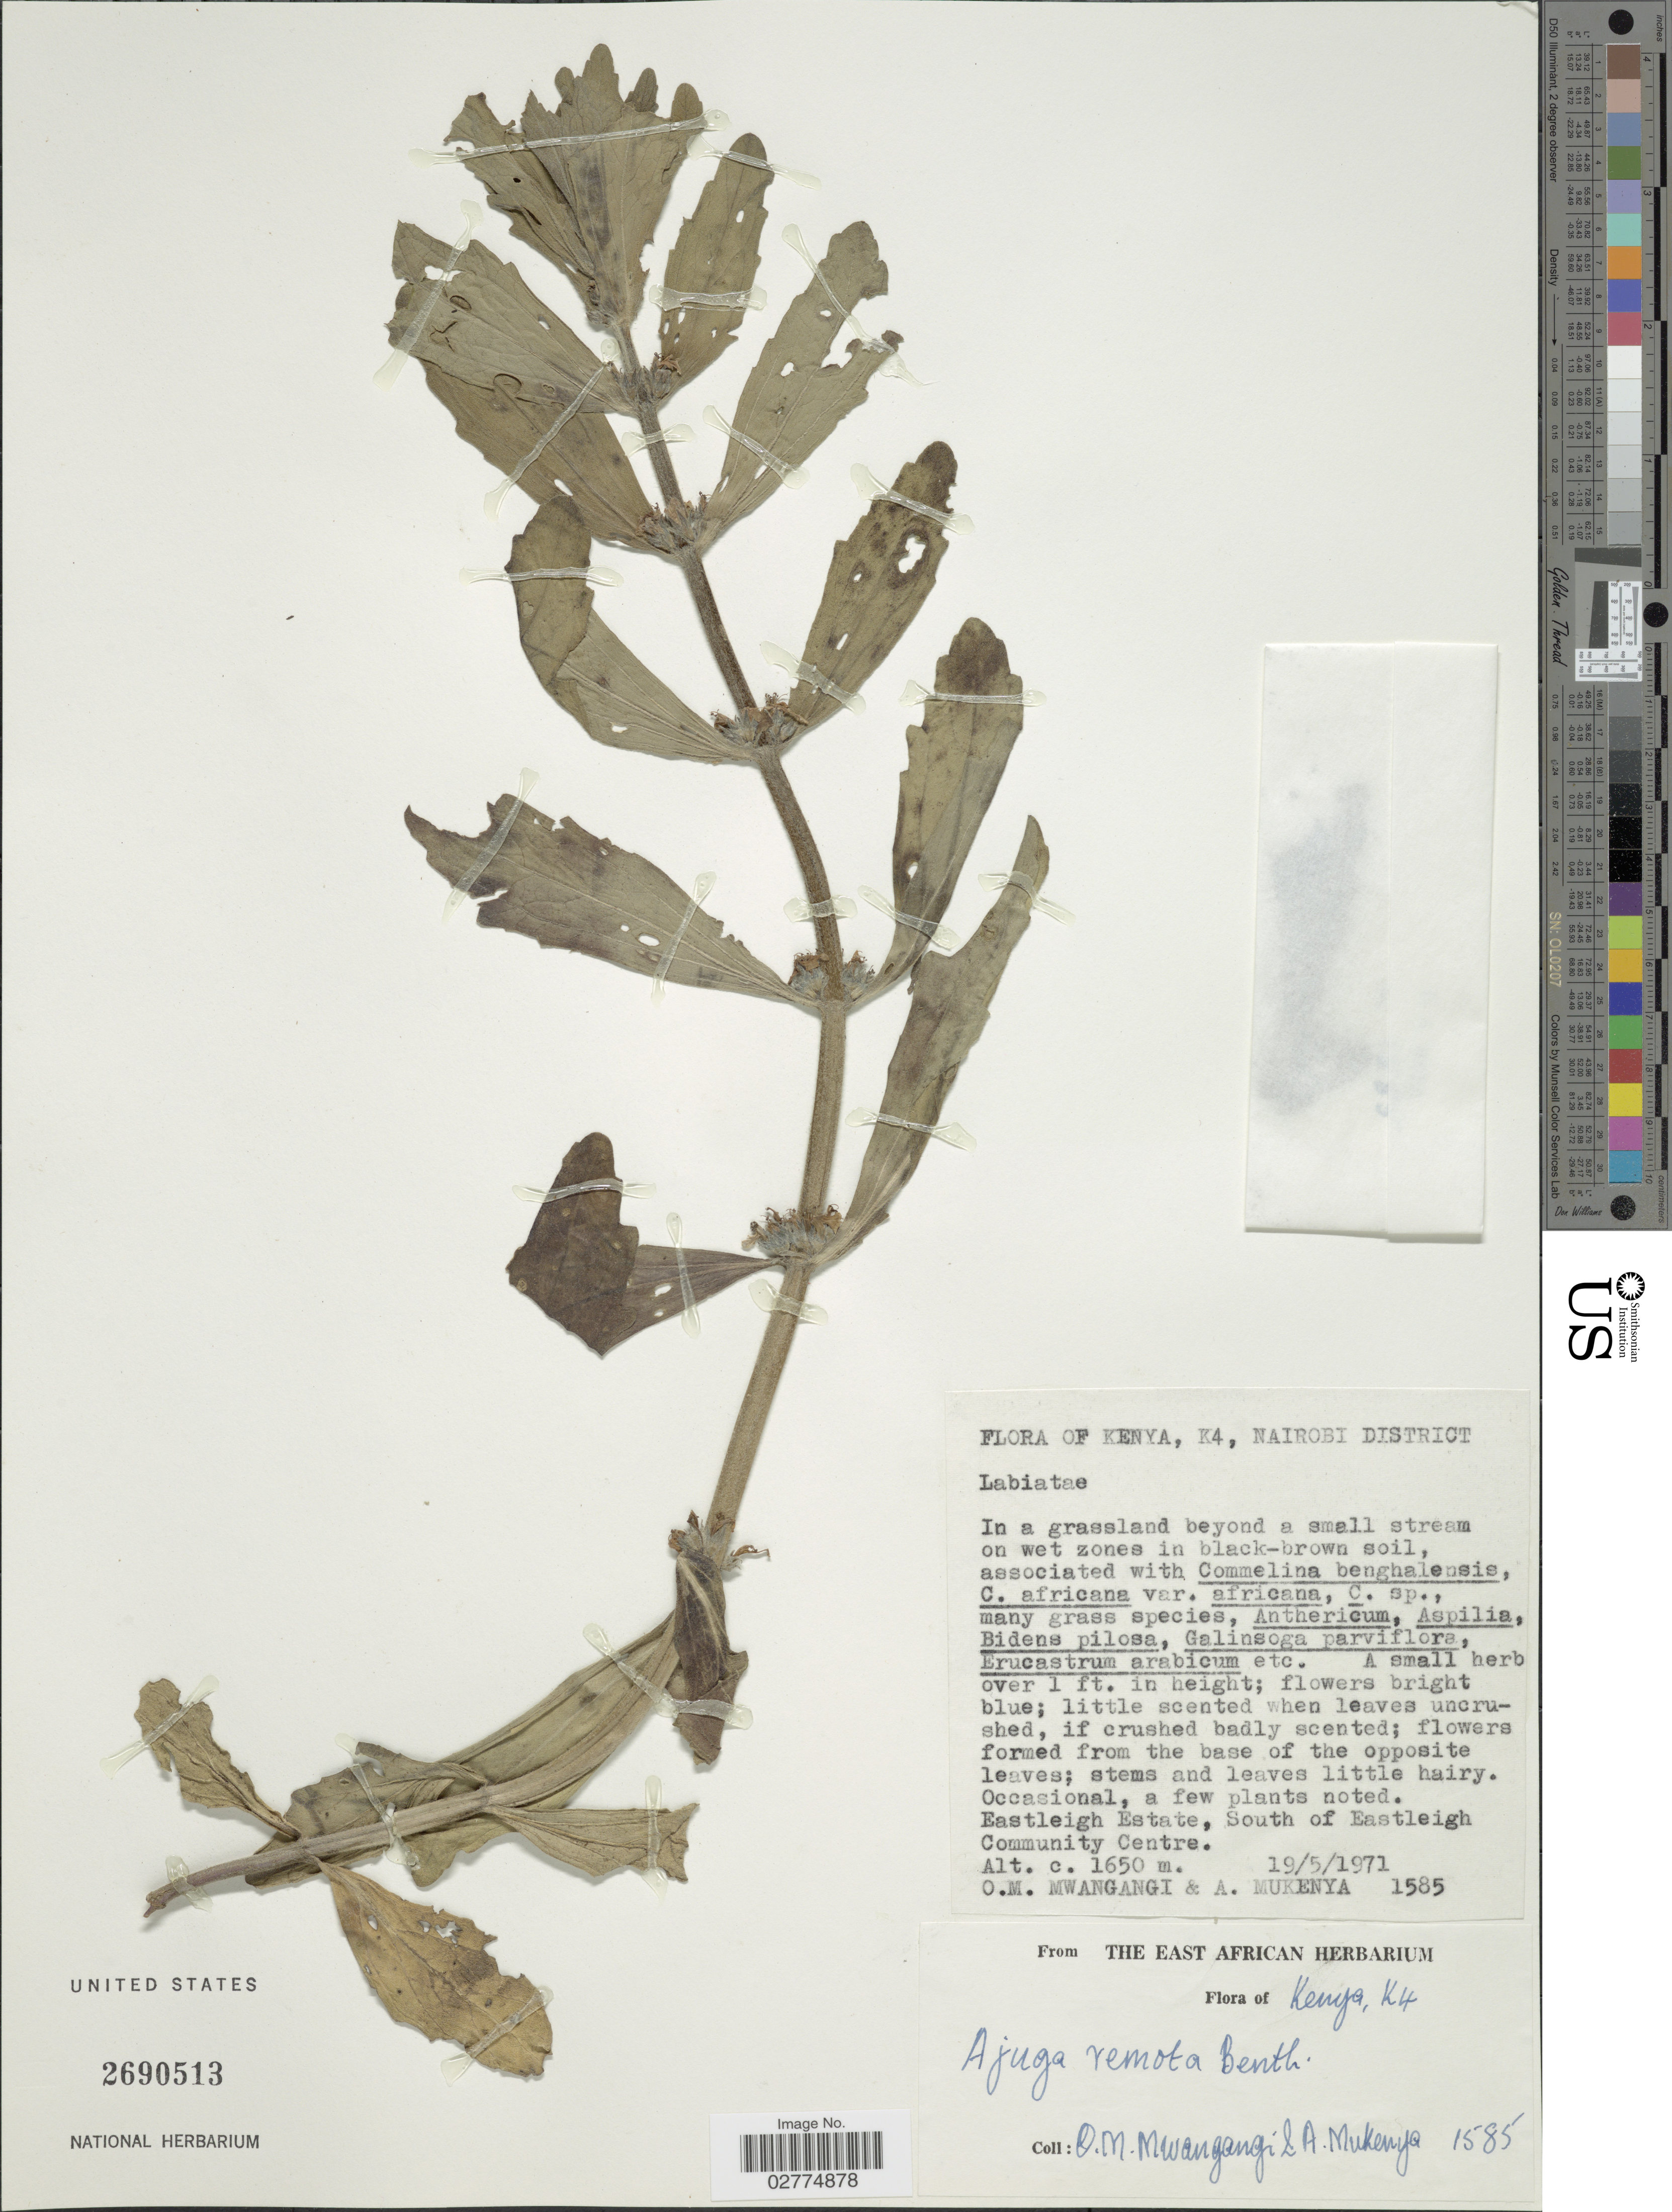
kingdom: Plantae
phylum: Tracheophyta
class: Magnoliopsida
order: Lamiales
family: Lamiaceae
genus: Ajuga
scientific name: Ajuga remota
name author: Wall. ex Benth.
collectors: O. M. Mwangangi & A. Mukenya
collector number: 1585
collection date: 1971-05-19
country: Kenya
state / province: Nairobi Area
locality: K4, Nairobi District, Eastleigh Estate, South of Eastleigh Community Centre.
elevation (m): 1650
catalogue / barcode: US 2690513